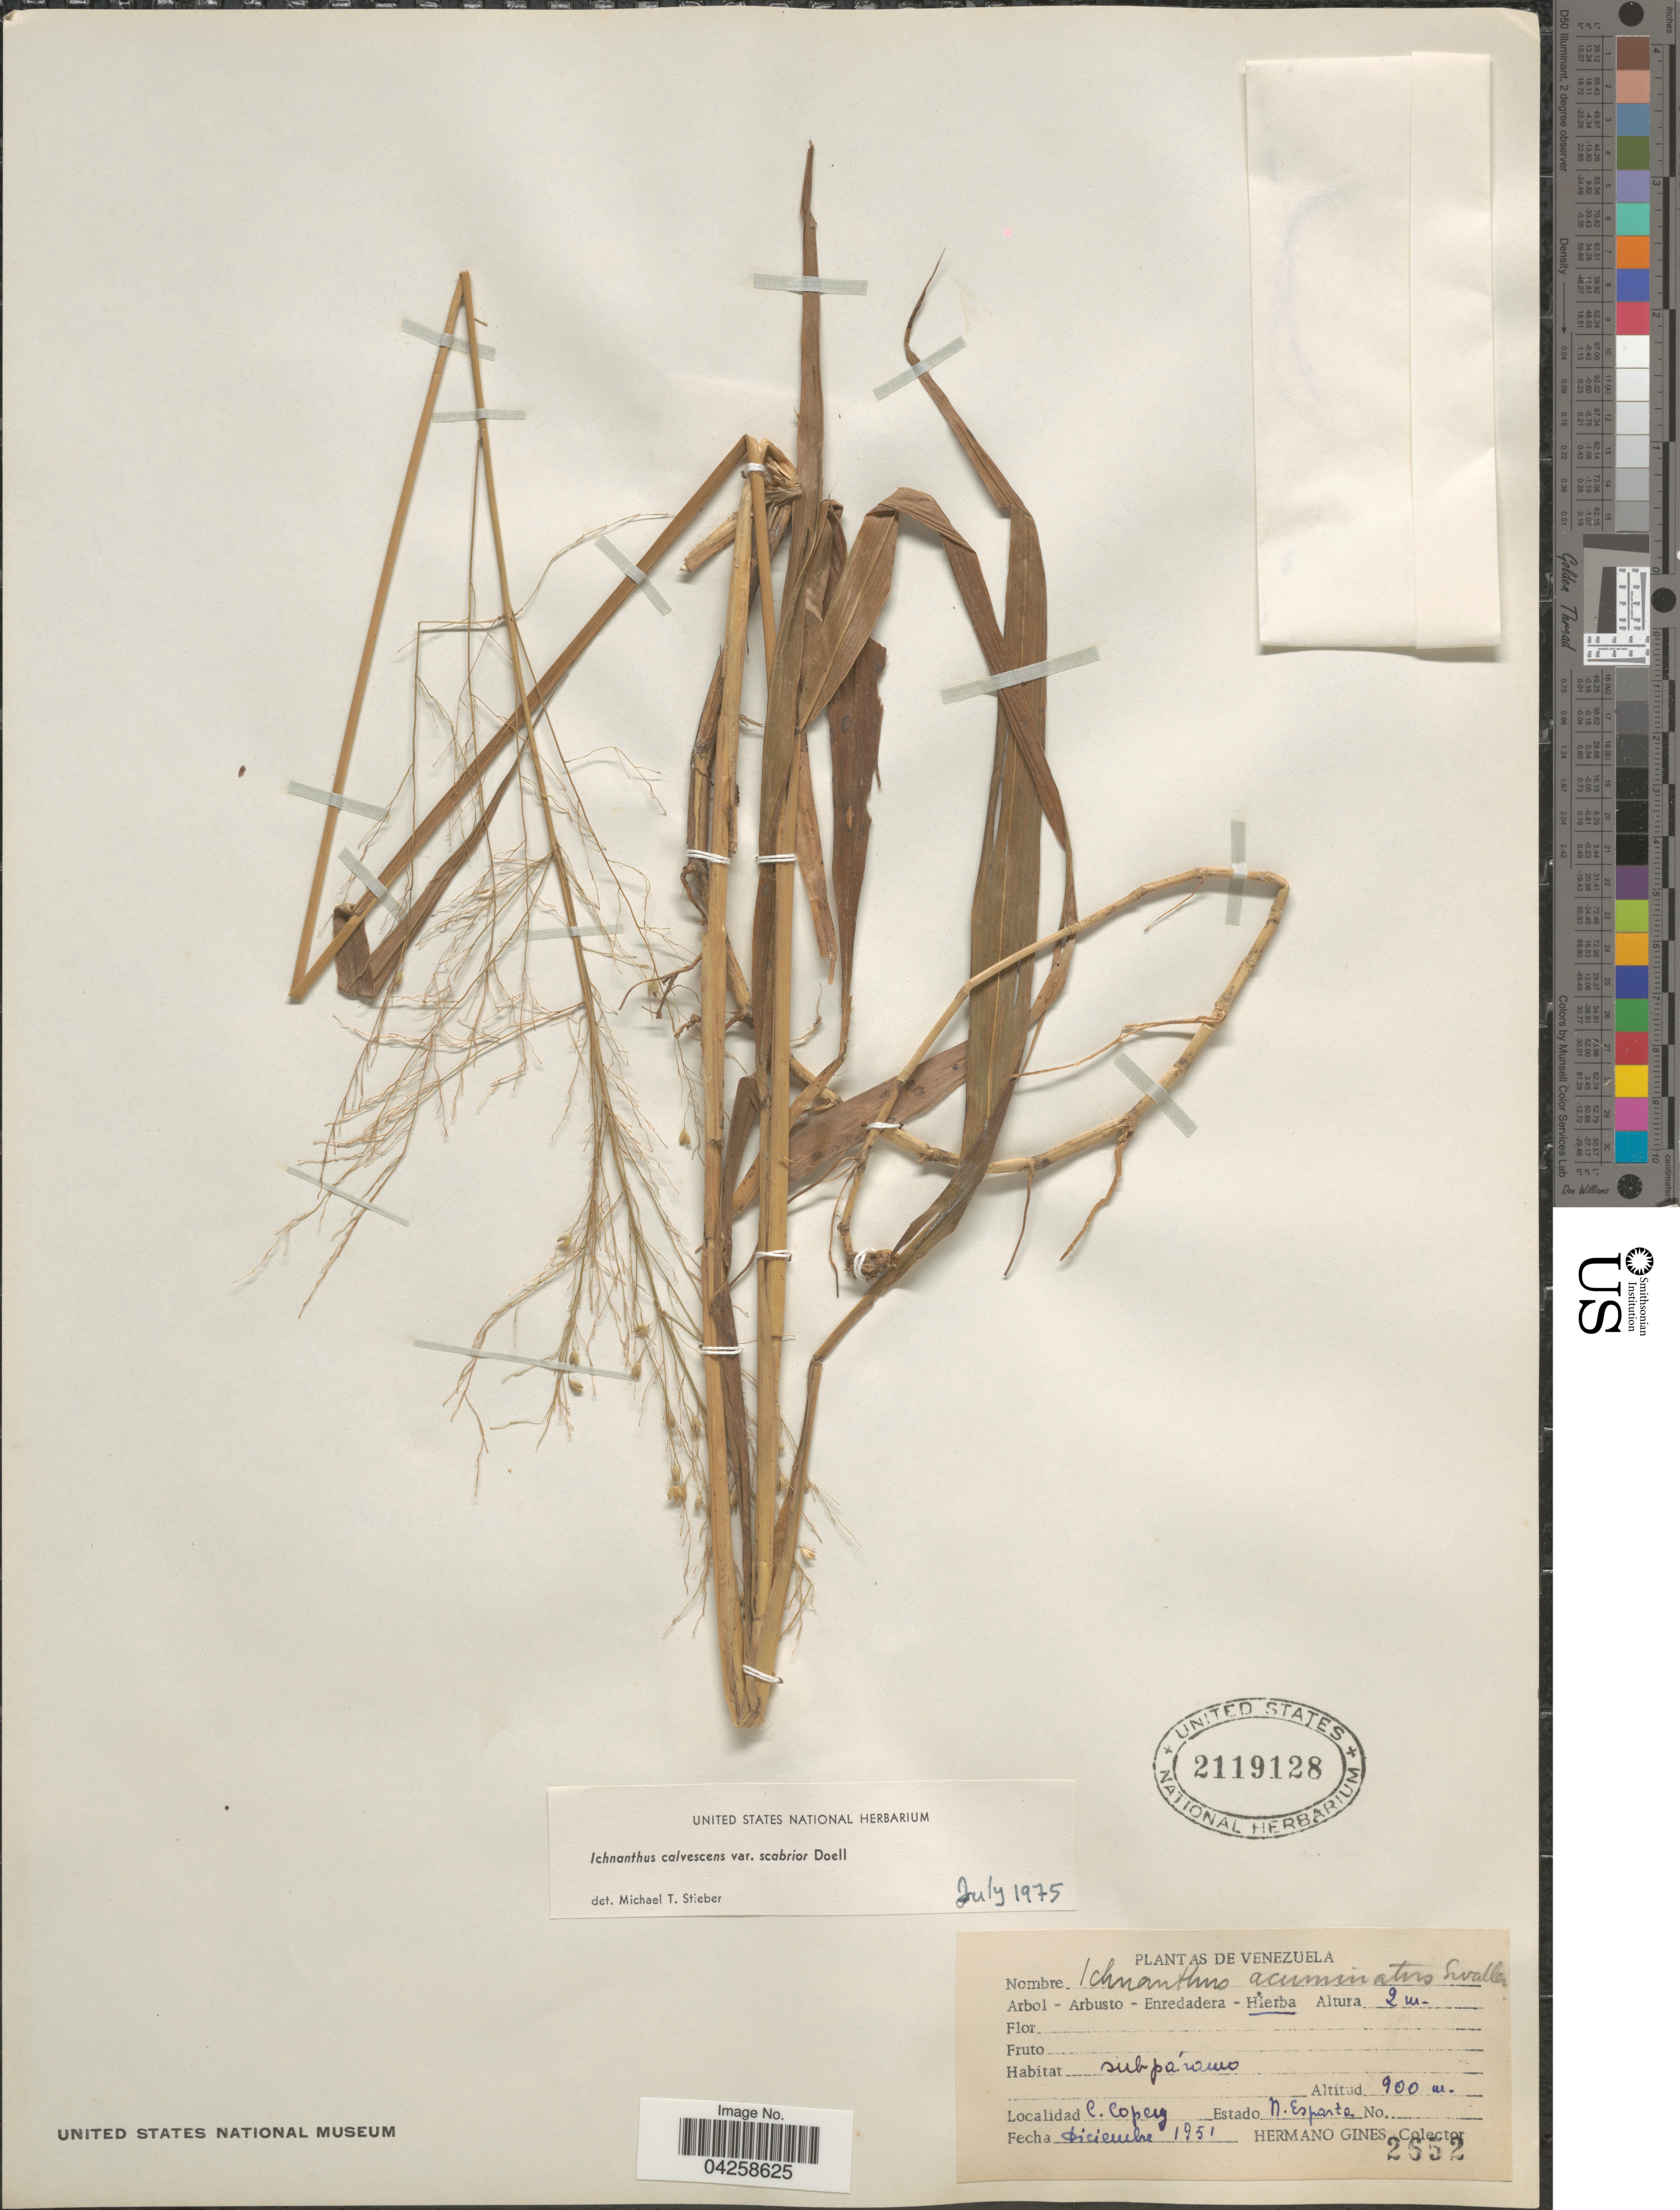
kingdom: Plantae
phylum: Tracheophyta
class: Liliopsida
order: Poales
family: Poaceae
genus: Ichnanthus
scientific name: Ichnanthus calvescens var. scabrior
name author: Döll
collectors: Bro. Gines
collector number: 2652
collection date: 1951-12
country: Venezuela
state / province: Nueva Esparta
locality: C. Copey.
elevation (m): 900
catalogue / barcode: US 2119128